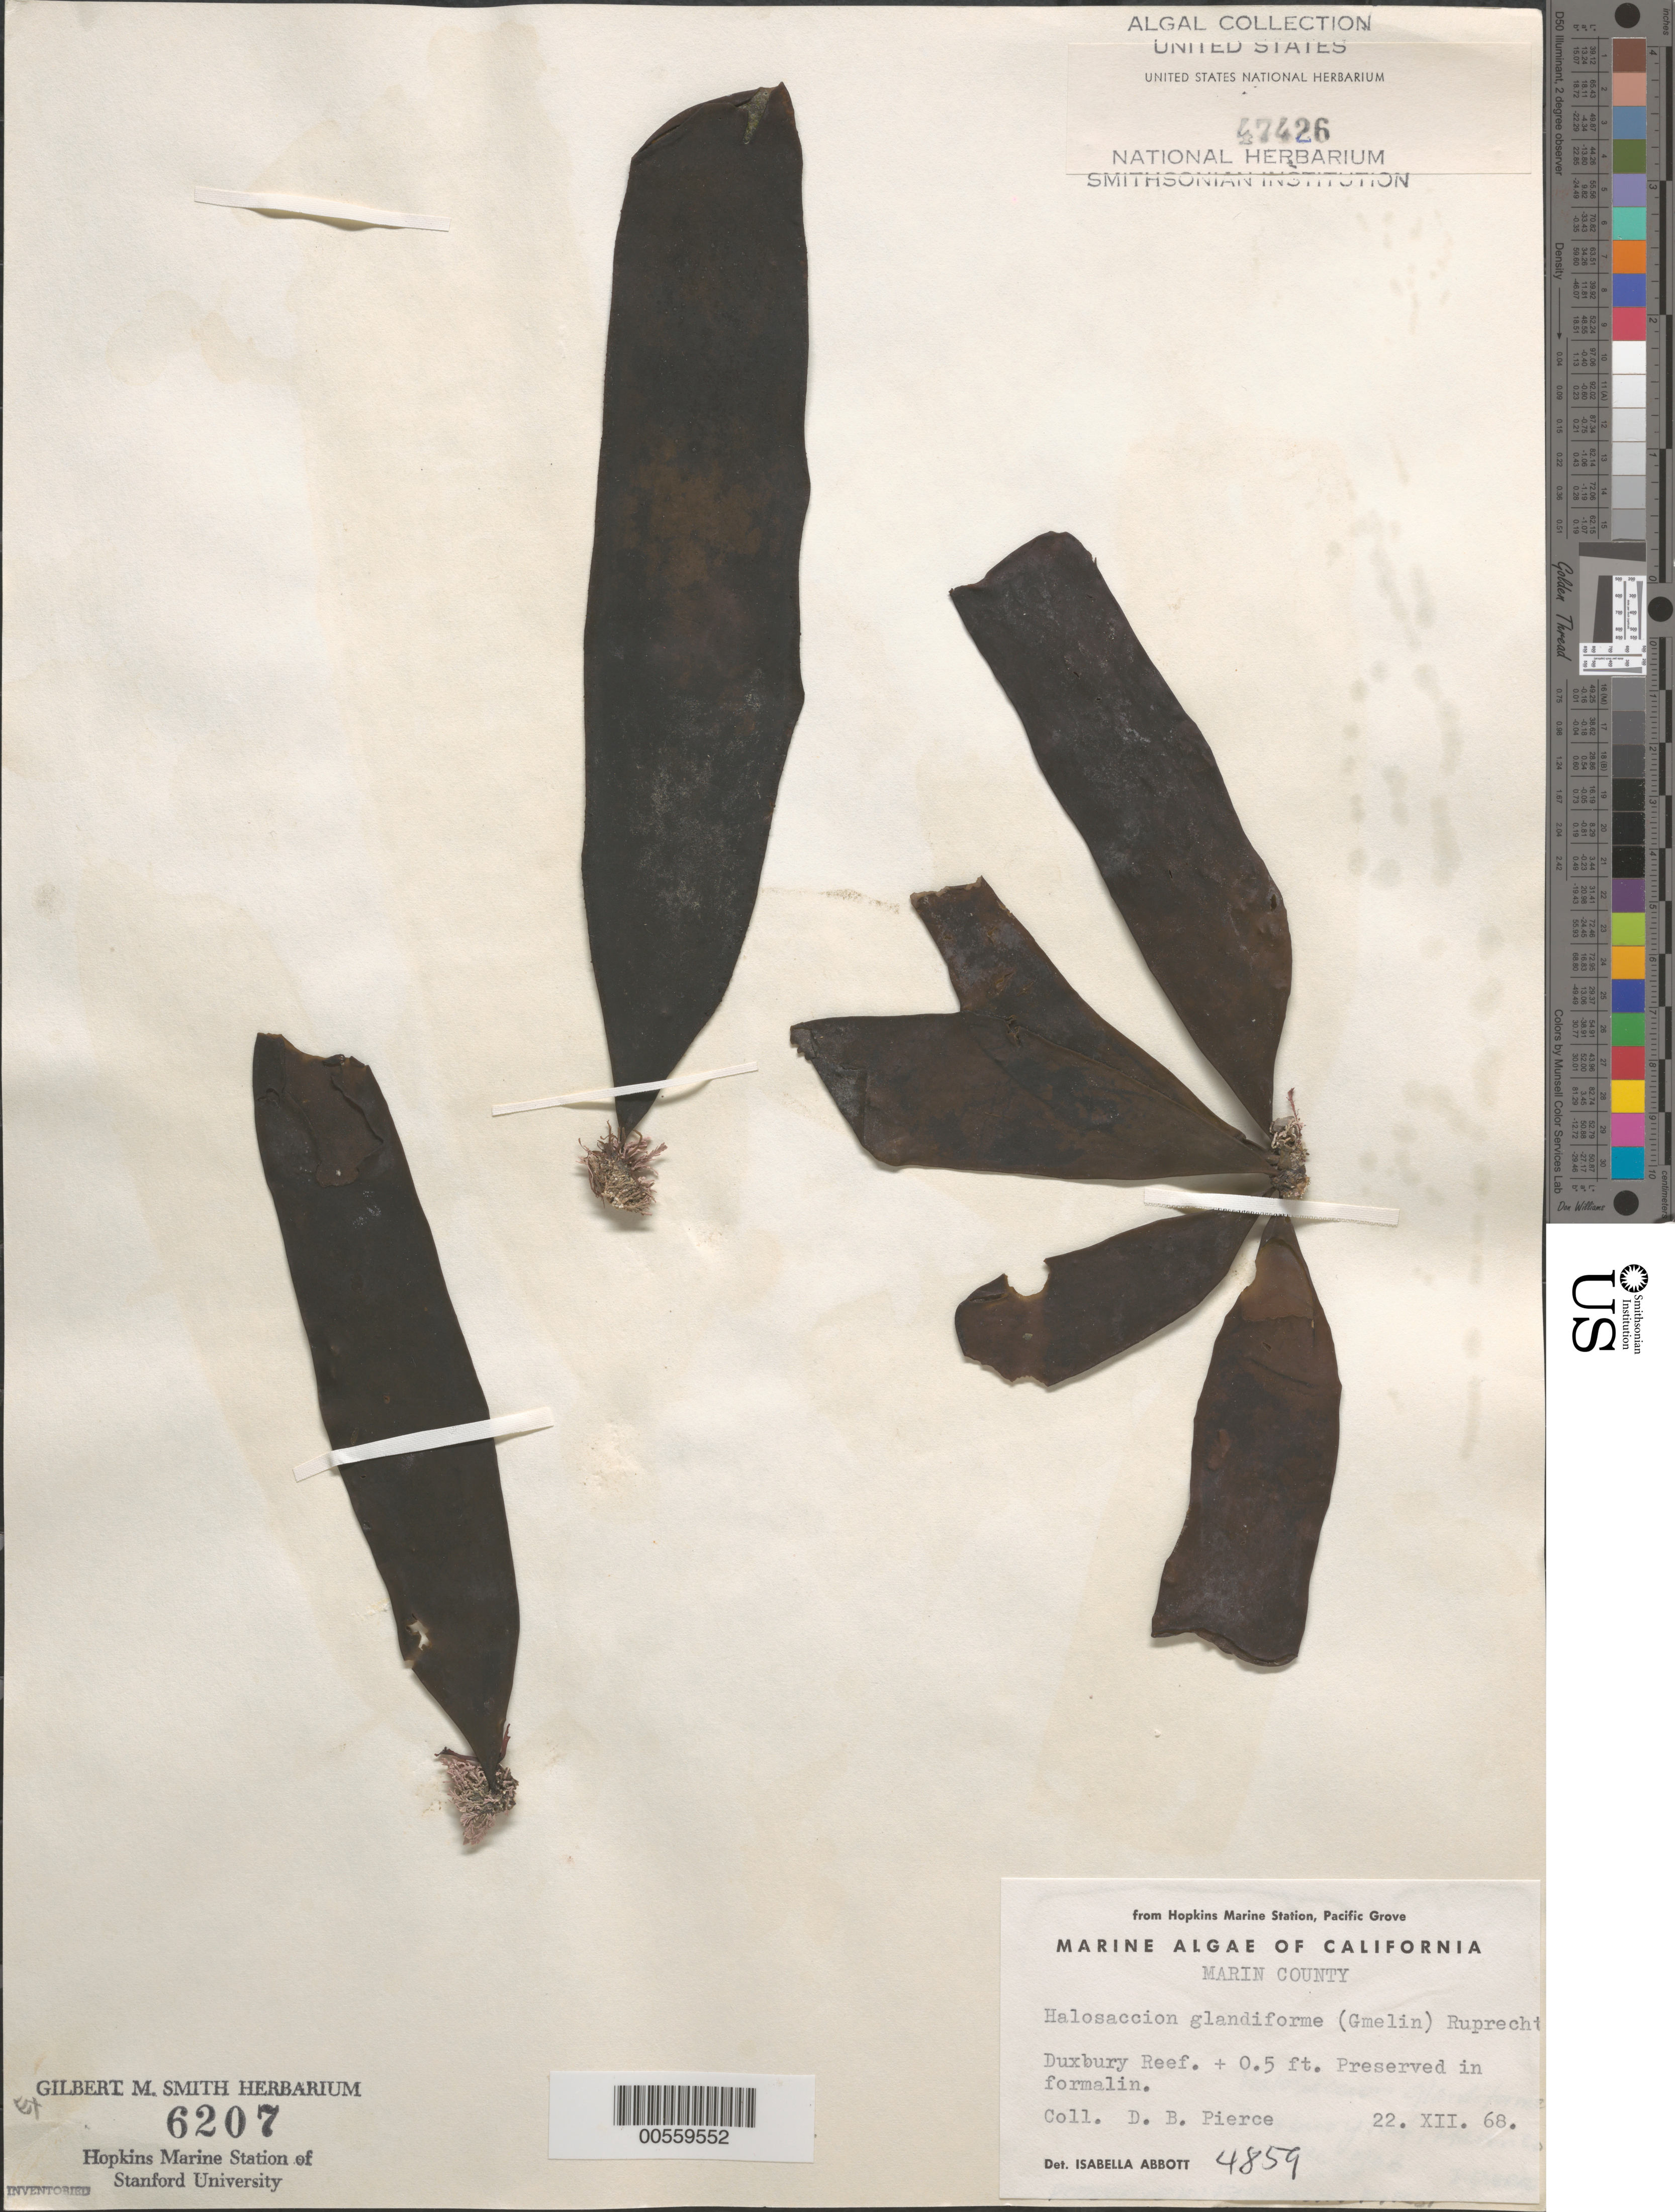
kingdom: Plantae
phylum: Rhodophyta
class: Florideophyceae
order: Palmariales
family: Palmariaceae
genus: Halosaccion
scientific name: Halosaccion glandiforme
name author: (S.G. Gmel.) Rupr.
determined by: Abbott, Isabella A.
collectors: D. Pierce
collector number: IAA 4859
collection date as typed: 22 Dec 1968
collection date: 1968-12-22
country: United States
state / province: California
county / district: Marin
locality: Duxbury Reef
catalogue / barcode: US 47426